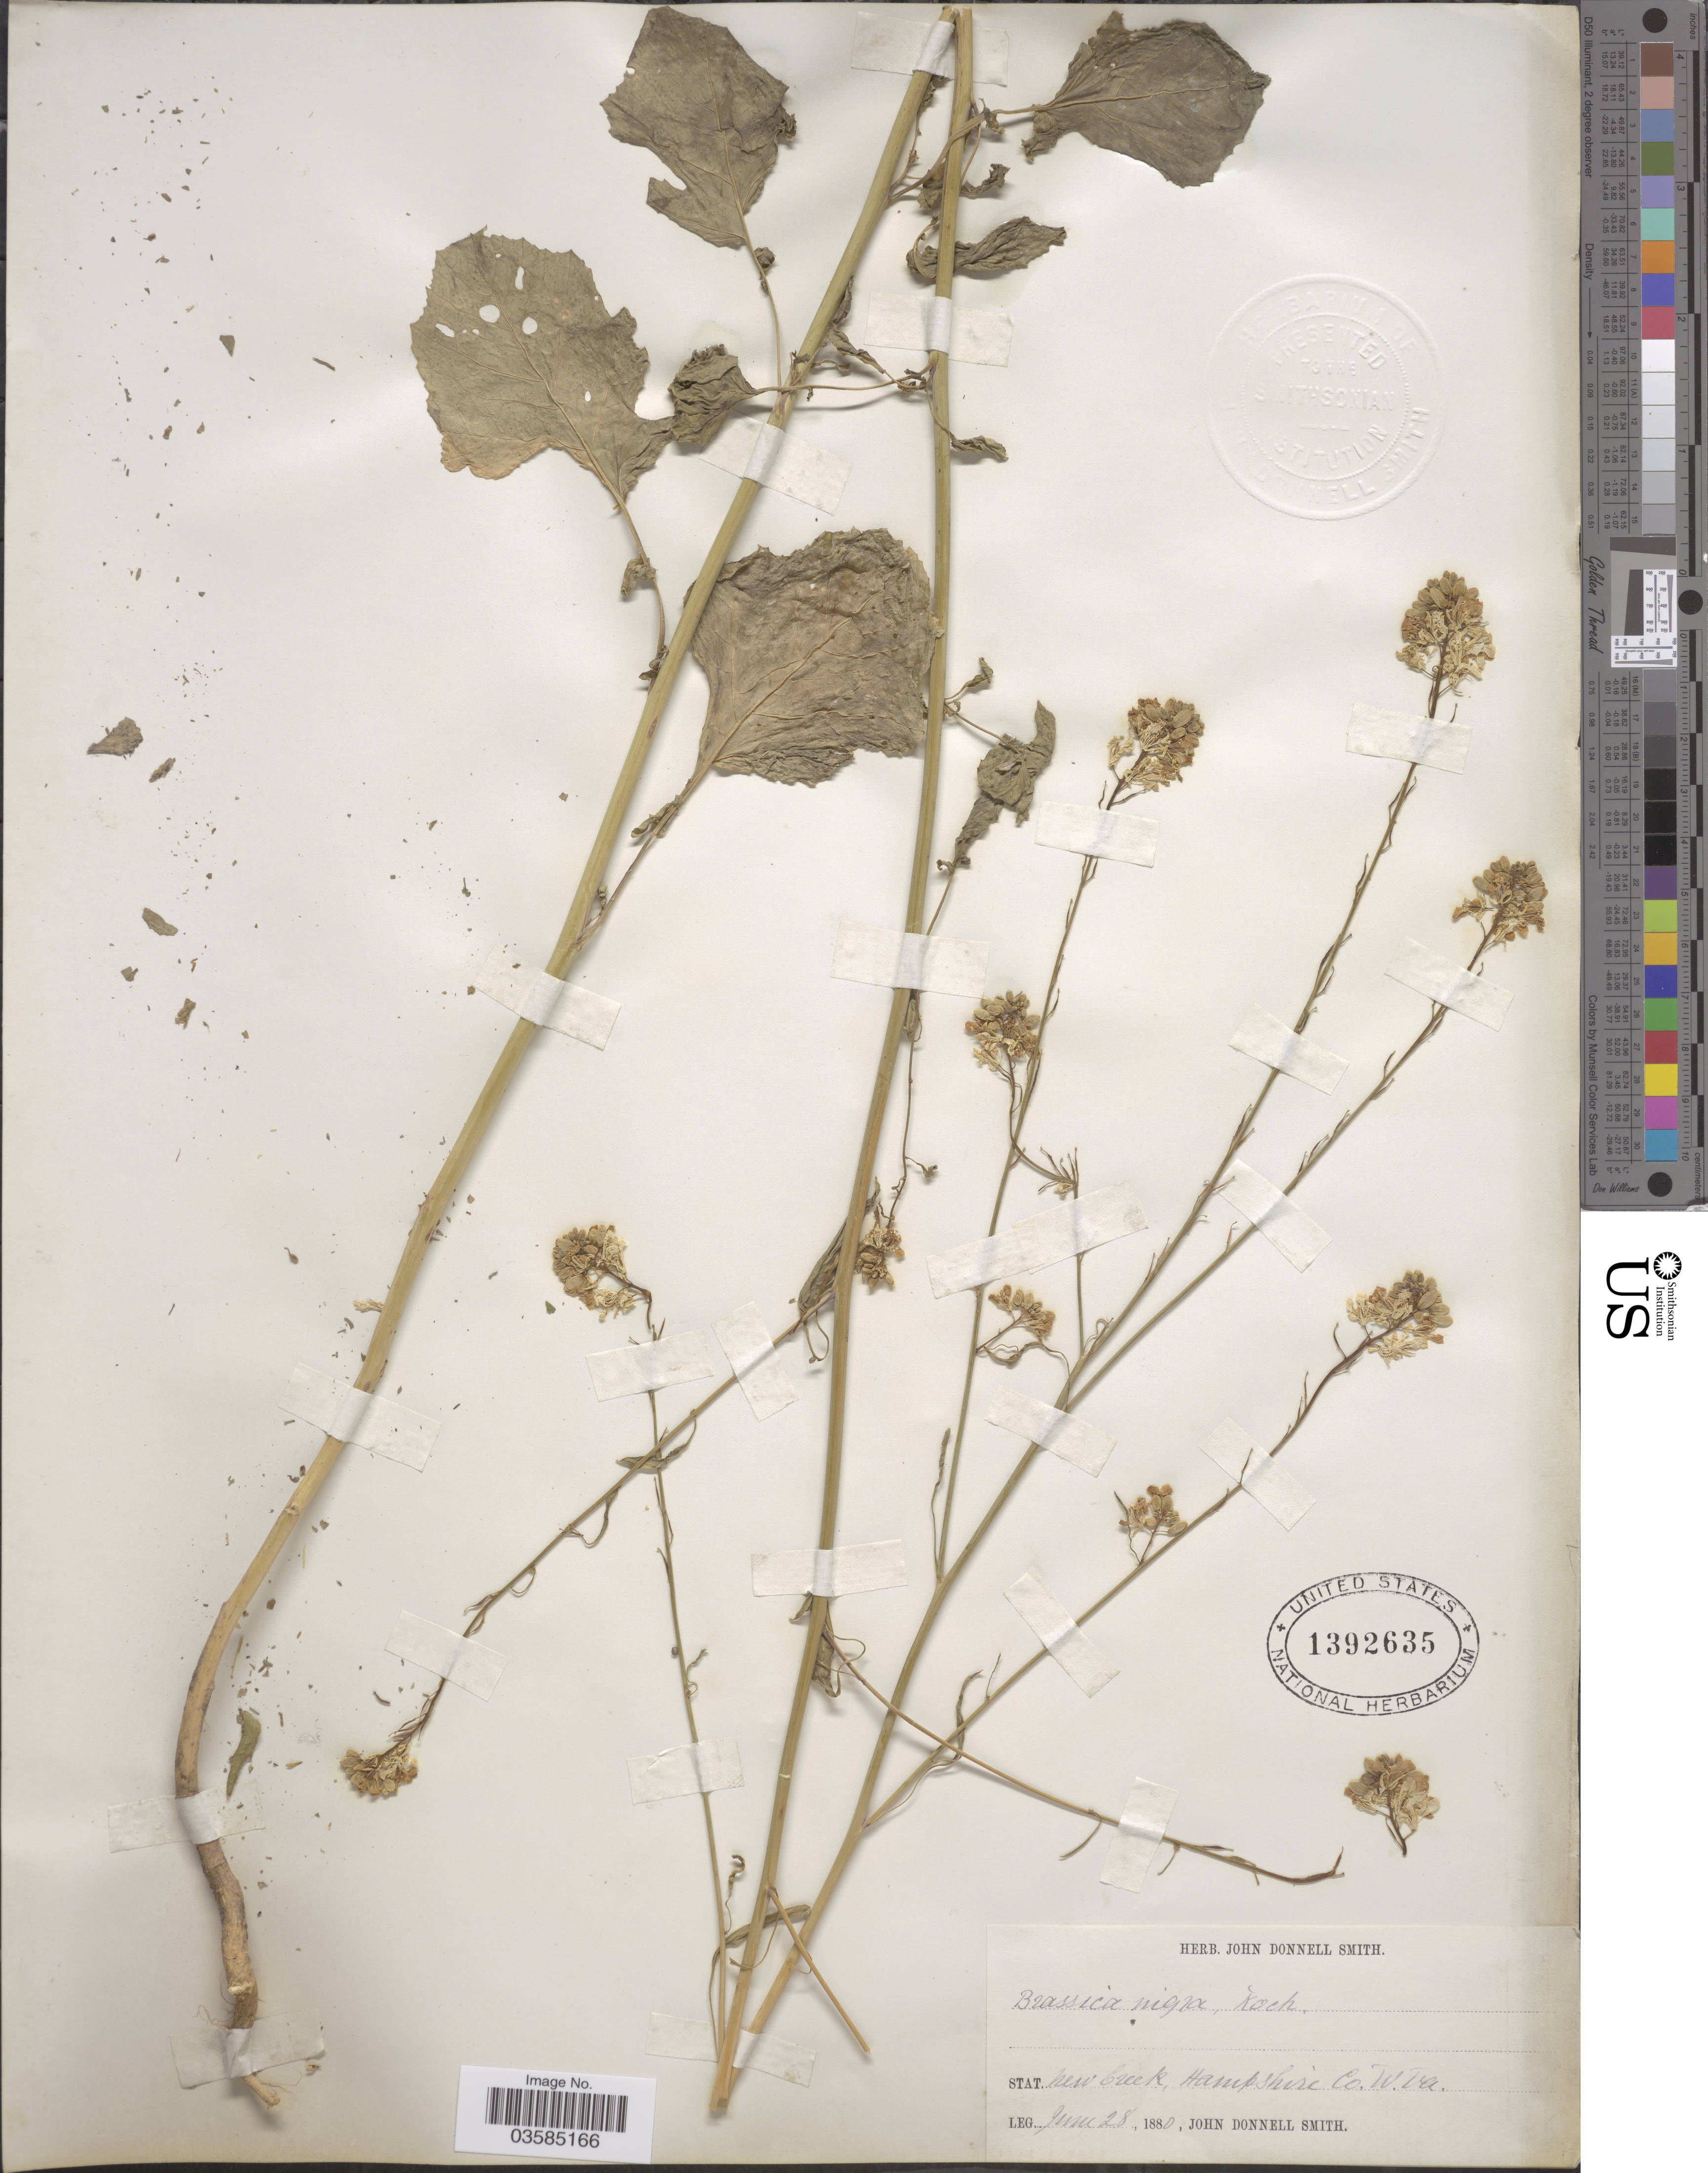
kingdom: Plantae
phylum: Tracheophyta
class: Magnoliopsida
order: Brassicales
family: Brassicaceae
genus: Brassica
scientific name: Brassica nigra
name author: (L.) W.D.J. Koch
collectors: J. Donnell Smith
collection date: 1880-06-28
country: United States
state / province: West Virginia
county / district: Hampshire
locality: Stat. New Creek Hampshire Co.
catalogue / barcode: US 1392635